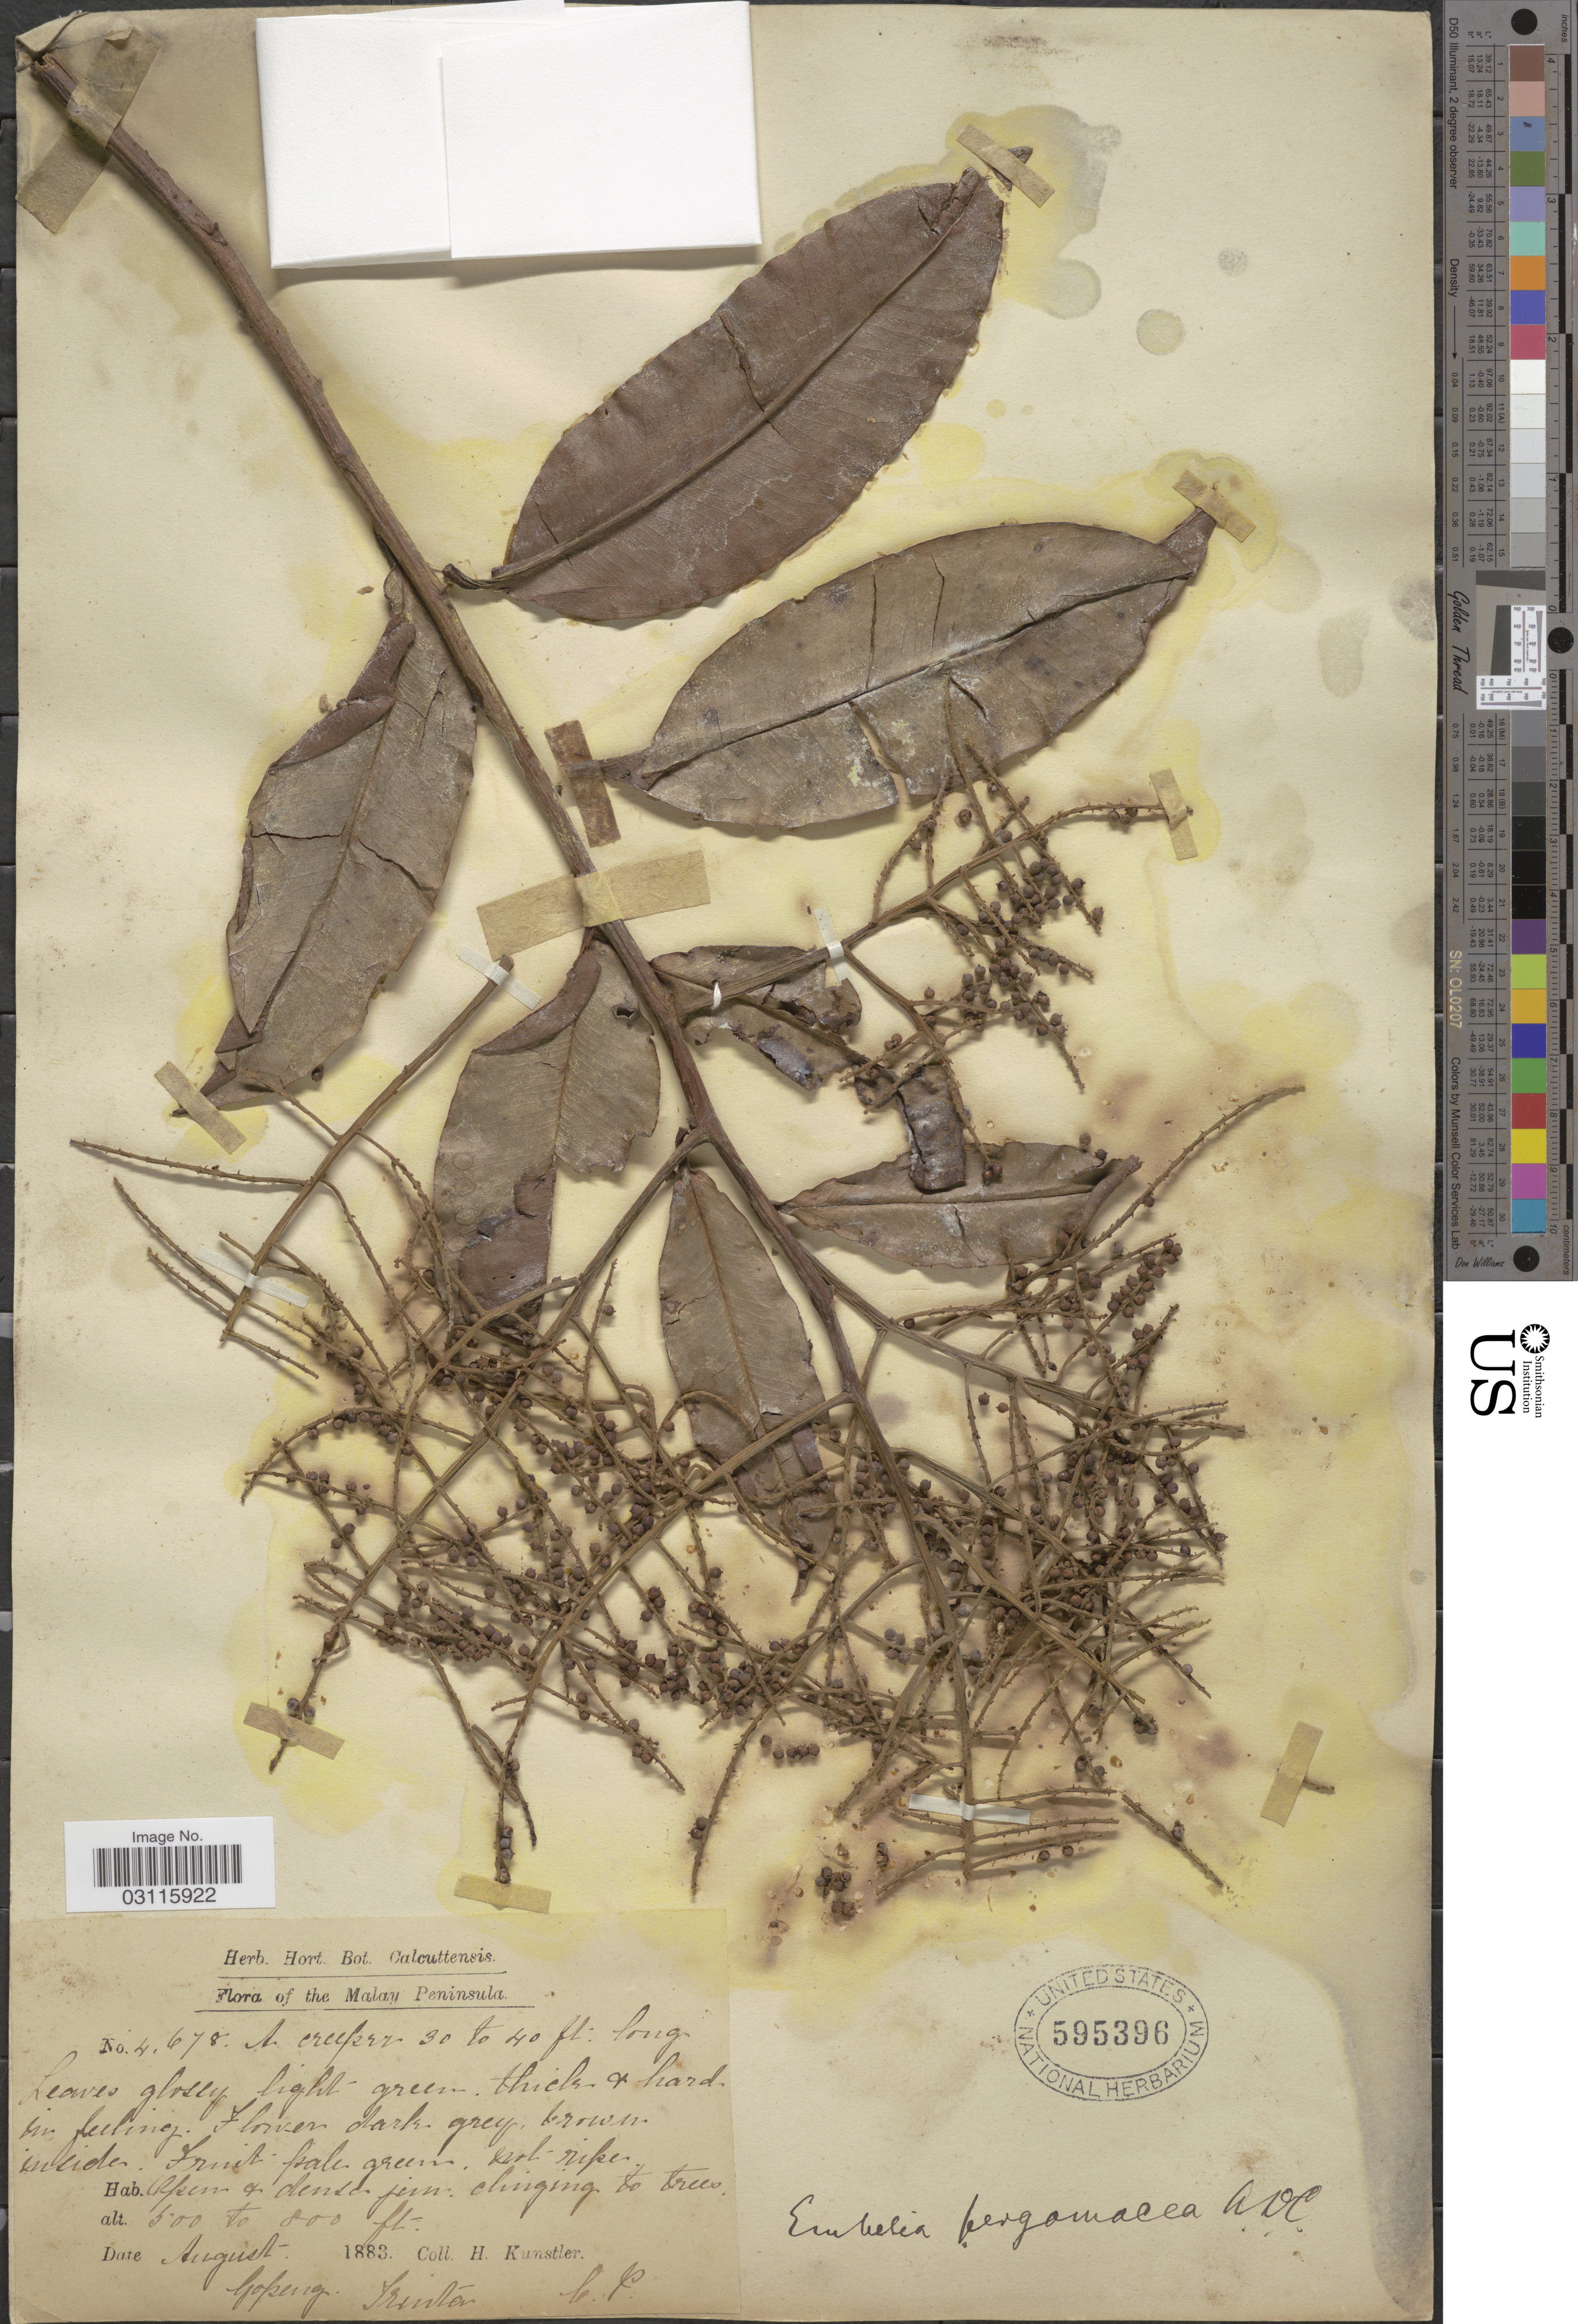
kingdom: Plantae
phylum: Tracheophyta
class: Magnoliopsida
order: Ericales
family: Primulaceae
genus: Embelia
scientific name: Embelia pergamacea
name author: A. DC.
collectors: H. Kunstler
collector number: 4678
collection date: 1883-08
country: Malaysia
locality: Malay Peninsula. Gopeng, Trinta C.P. [interpreted]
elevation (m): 152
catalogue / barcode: US 595396